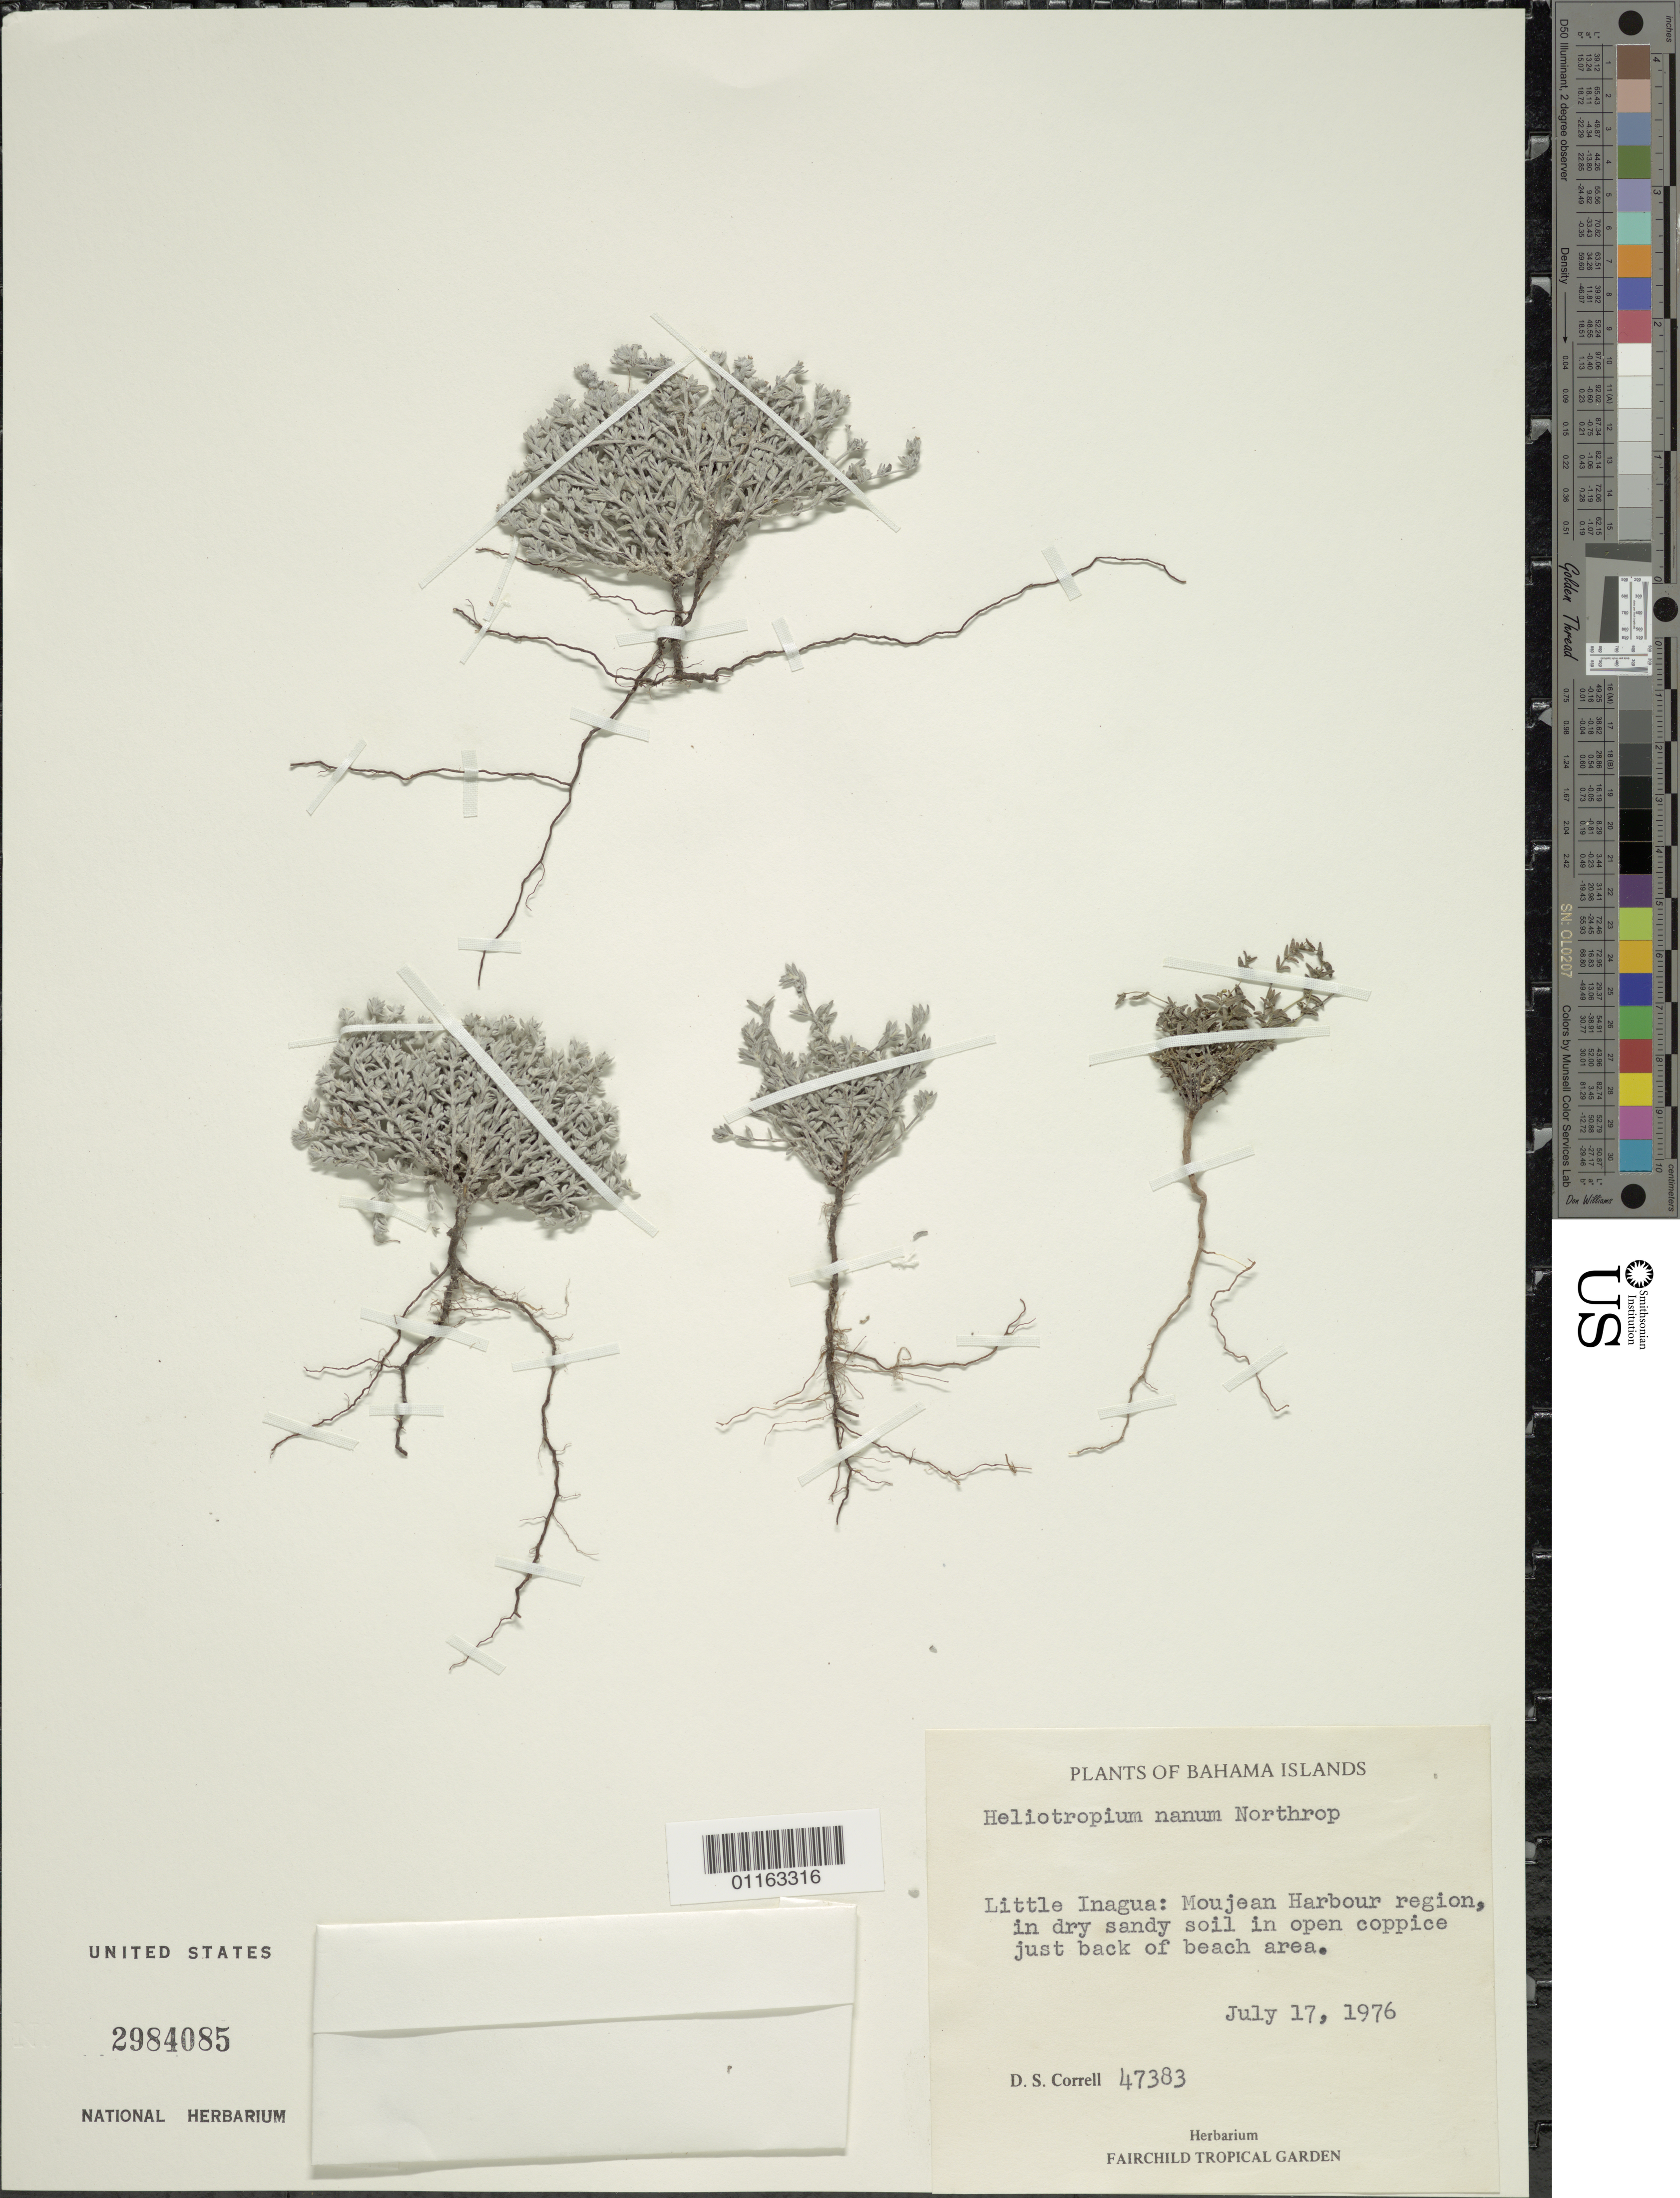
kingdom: Plantae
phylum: Tracheophyta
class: Magnoliopsida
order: Boraginales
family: Heliotropiaceae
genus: Heliotropium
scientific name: Heliotropium nanum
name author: Northr.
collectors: D. S. Correll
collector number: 47383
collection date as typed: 17 Jul 1976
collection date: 1976-07-17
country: Bahamas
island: Little Inagua I.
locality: Moujean Harbor region; in dry sandy soil in open coppice just back of beach area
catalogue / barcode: US 2984085